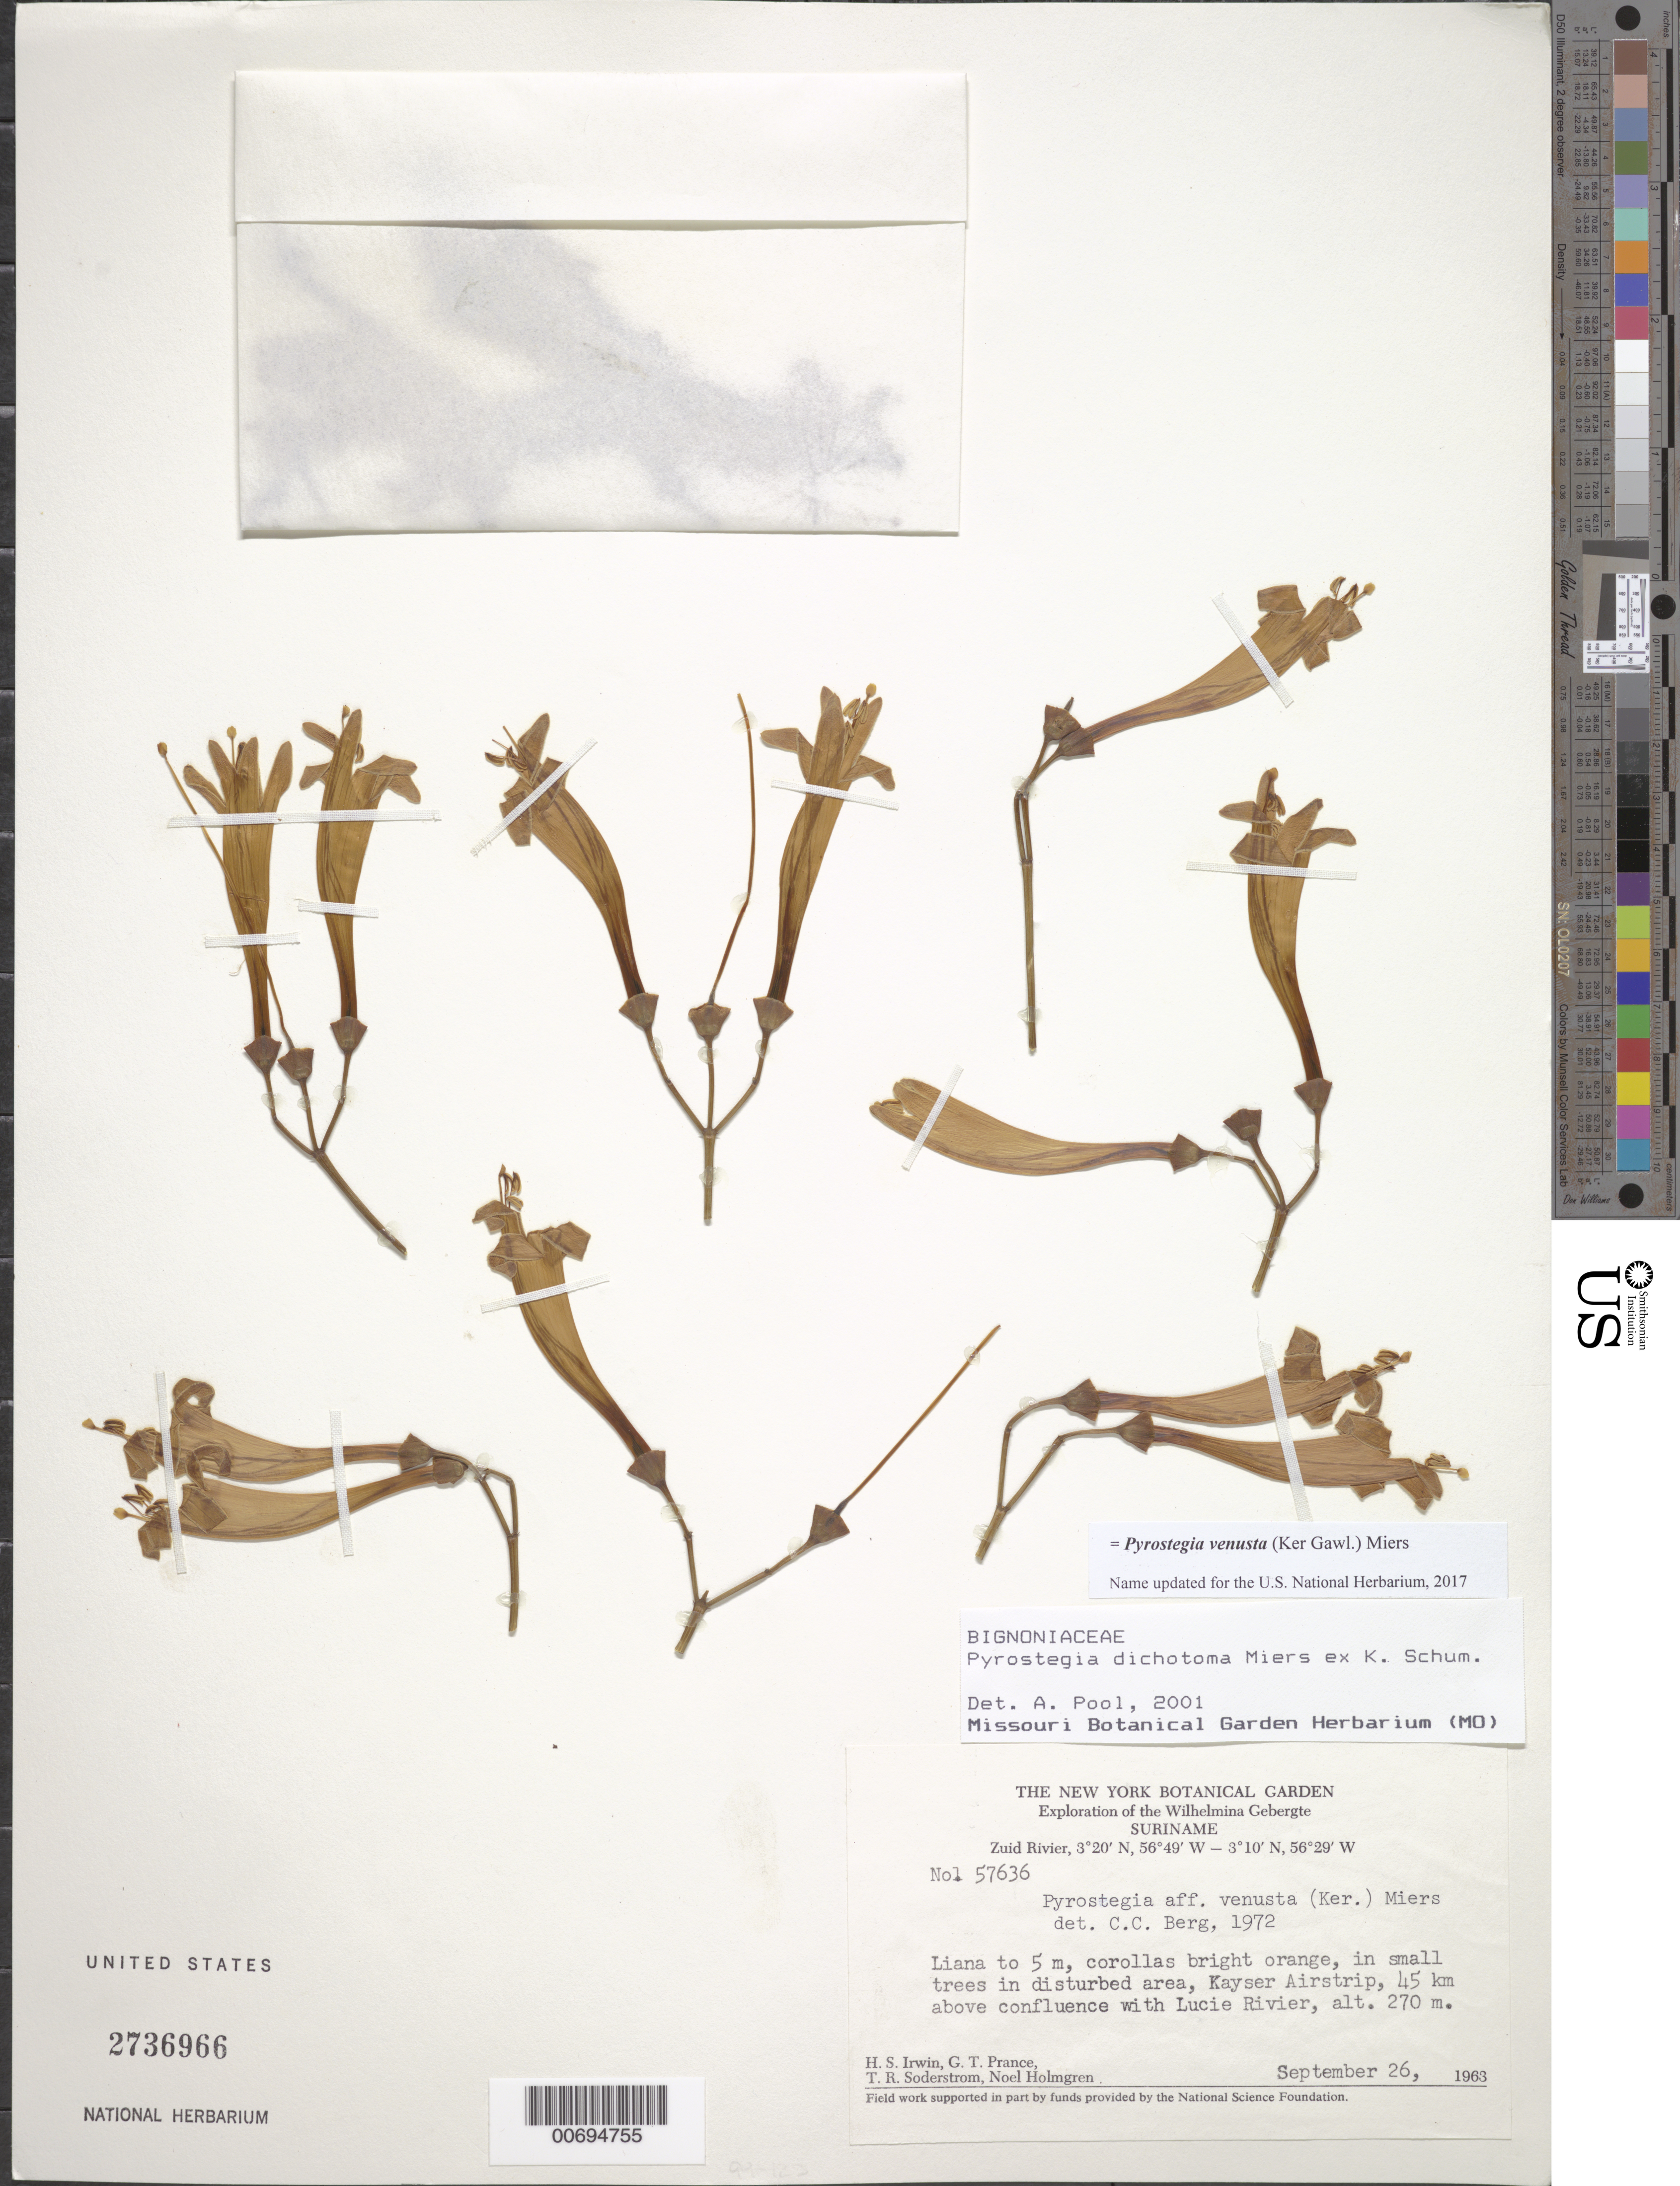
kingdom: Plantae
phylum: Tracheophyta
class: Magnoliopsida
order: Lamiales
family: Bignoniaceae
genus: Pyrostegia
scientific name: Pyrostegia venusta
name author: (Ker Gawl.) Miers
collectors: H. Irwin, G. T. Prance, T. R. Soderstrom & N. H. Holmgren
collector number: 57636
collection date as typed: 26-Sep-63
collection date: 1963-09-26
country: Suriname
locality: Kayser Airstrip, Zuid R., 45 km above confl. with Lucie R., Wilhelmina Gebergte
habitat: Disturbed areas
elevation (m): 270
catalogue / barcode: US 2736966